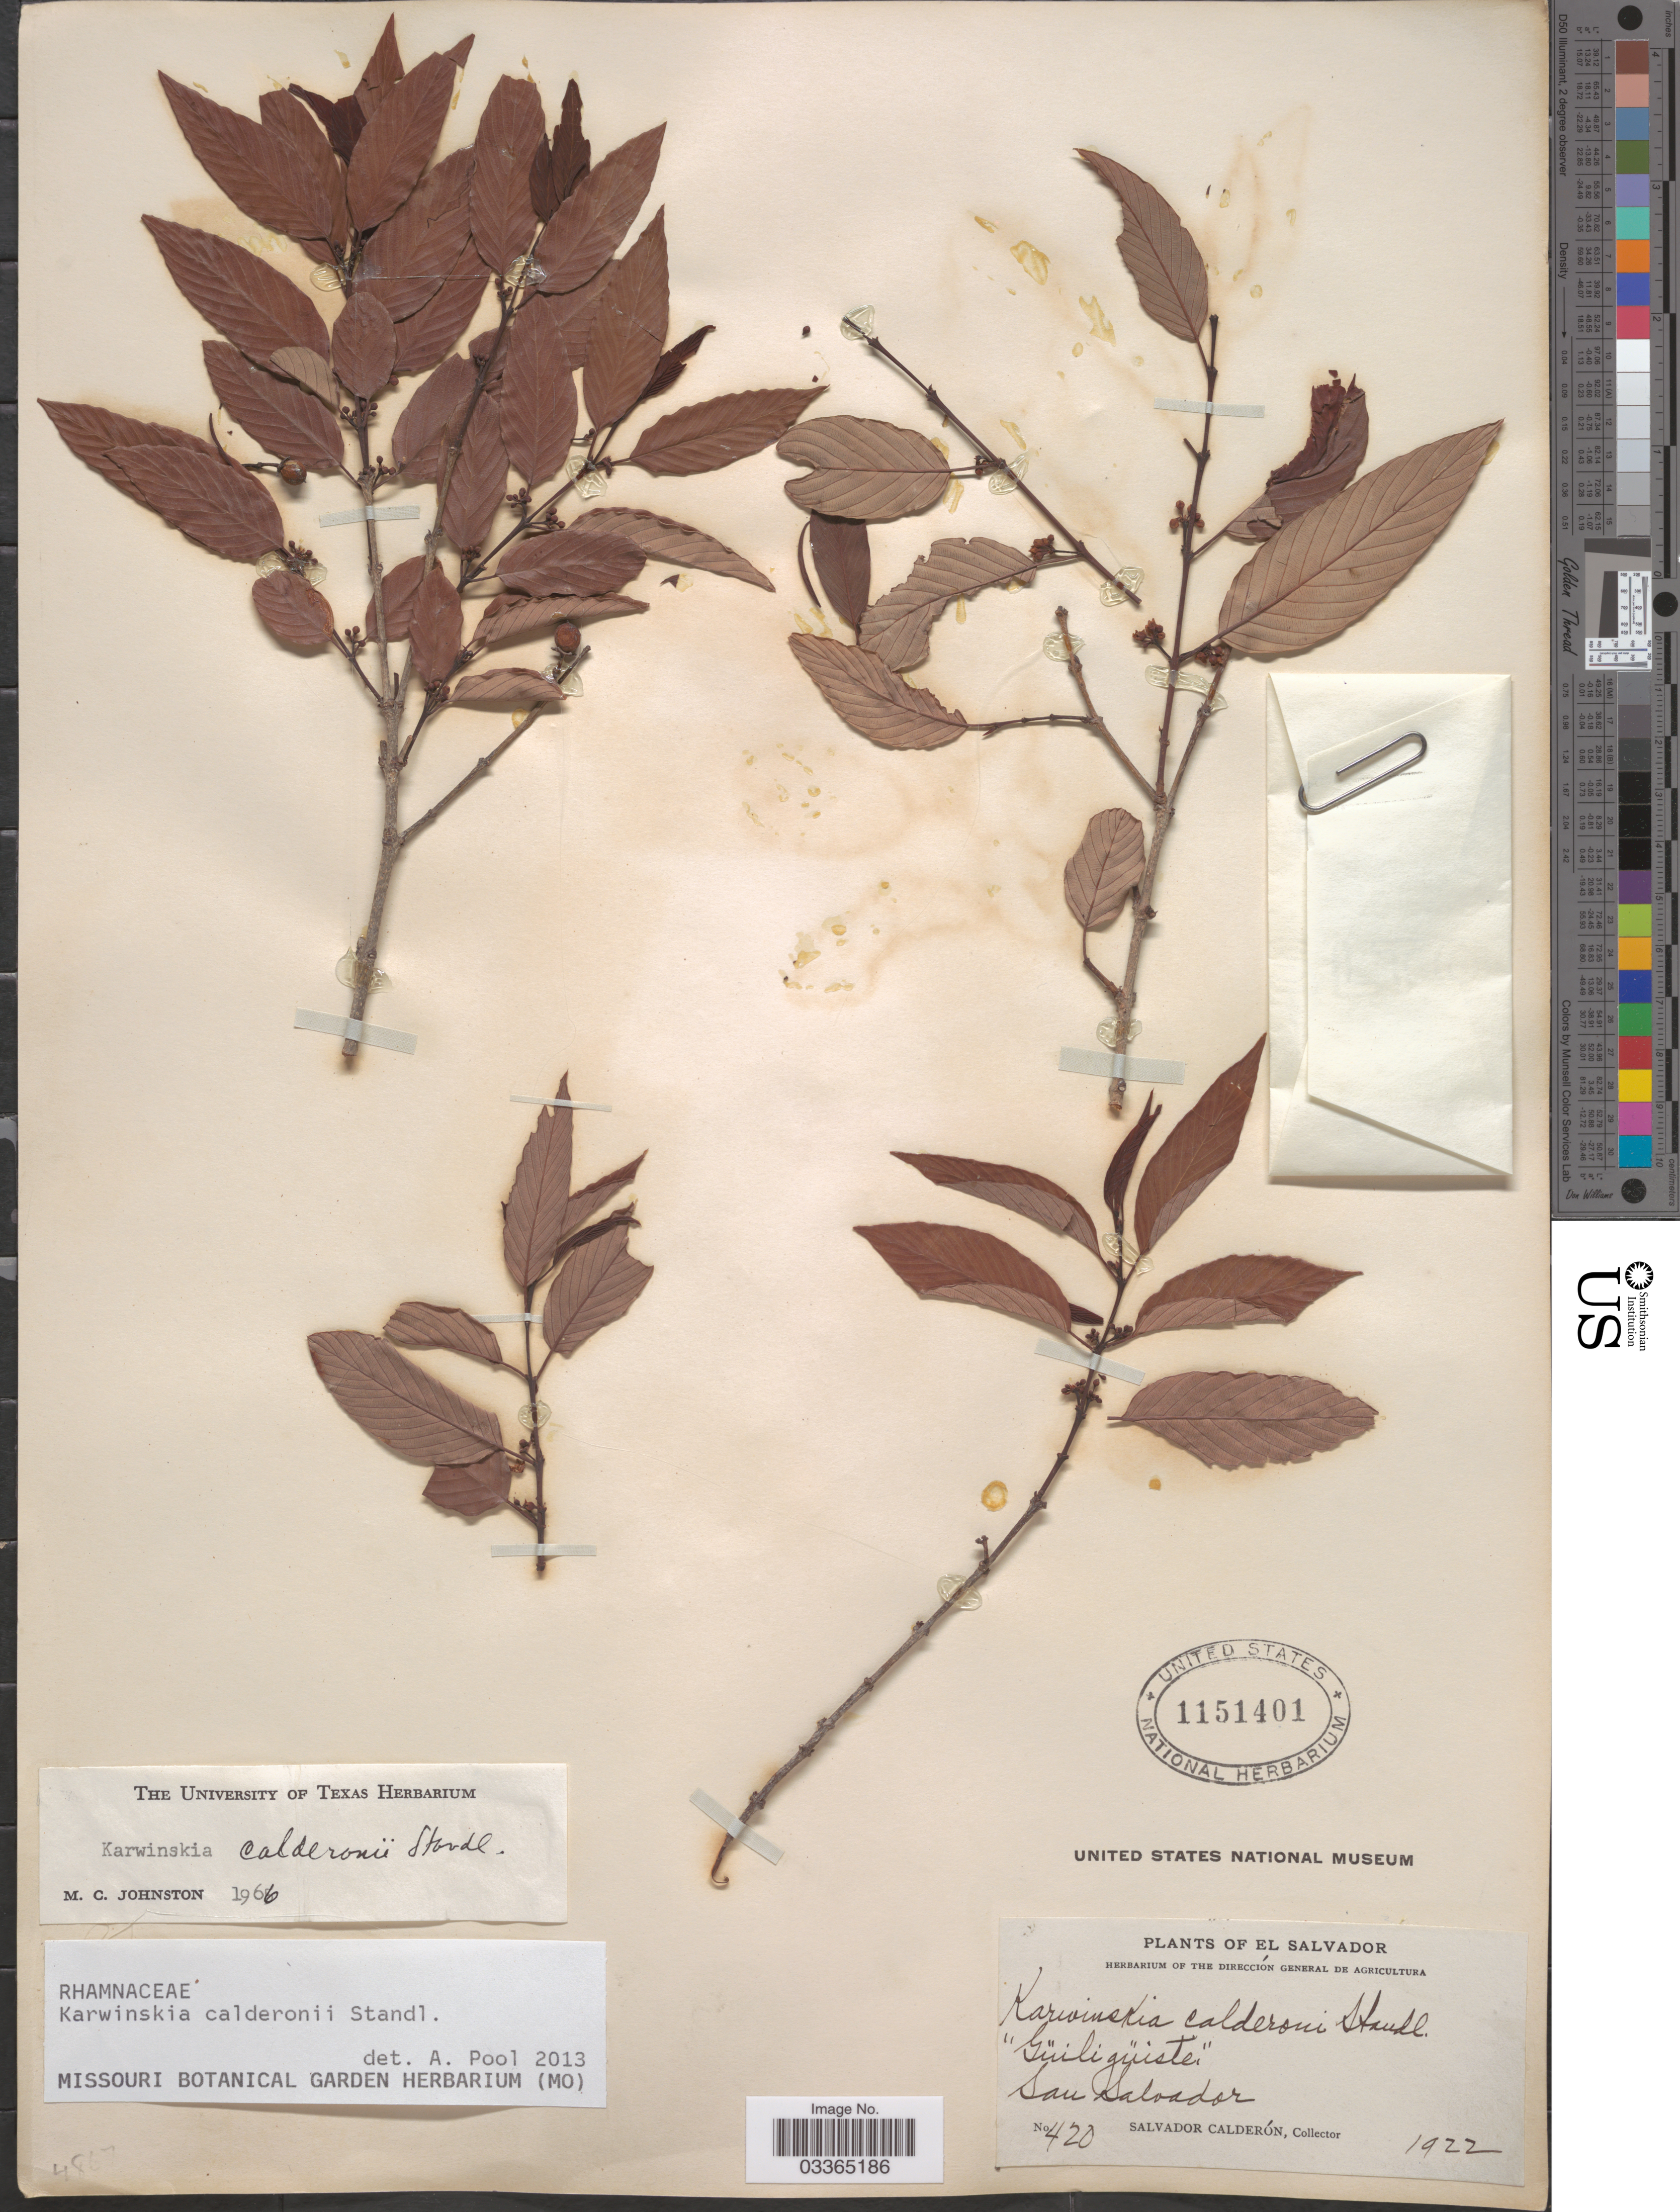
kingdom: Plantae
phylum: Tracheophyta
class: Magnoliopsida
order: Rosales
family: Rhamnaceae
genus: Karwinskia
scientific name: Karwinskia calderonii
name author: Standl.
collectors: S. Calderón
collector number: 420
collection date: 1922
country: El Salvador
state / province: San Salvador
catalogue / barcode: US 1151401